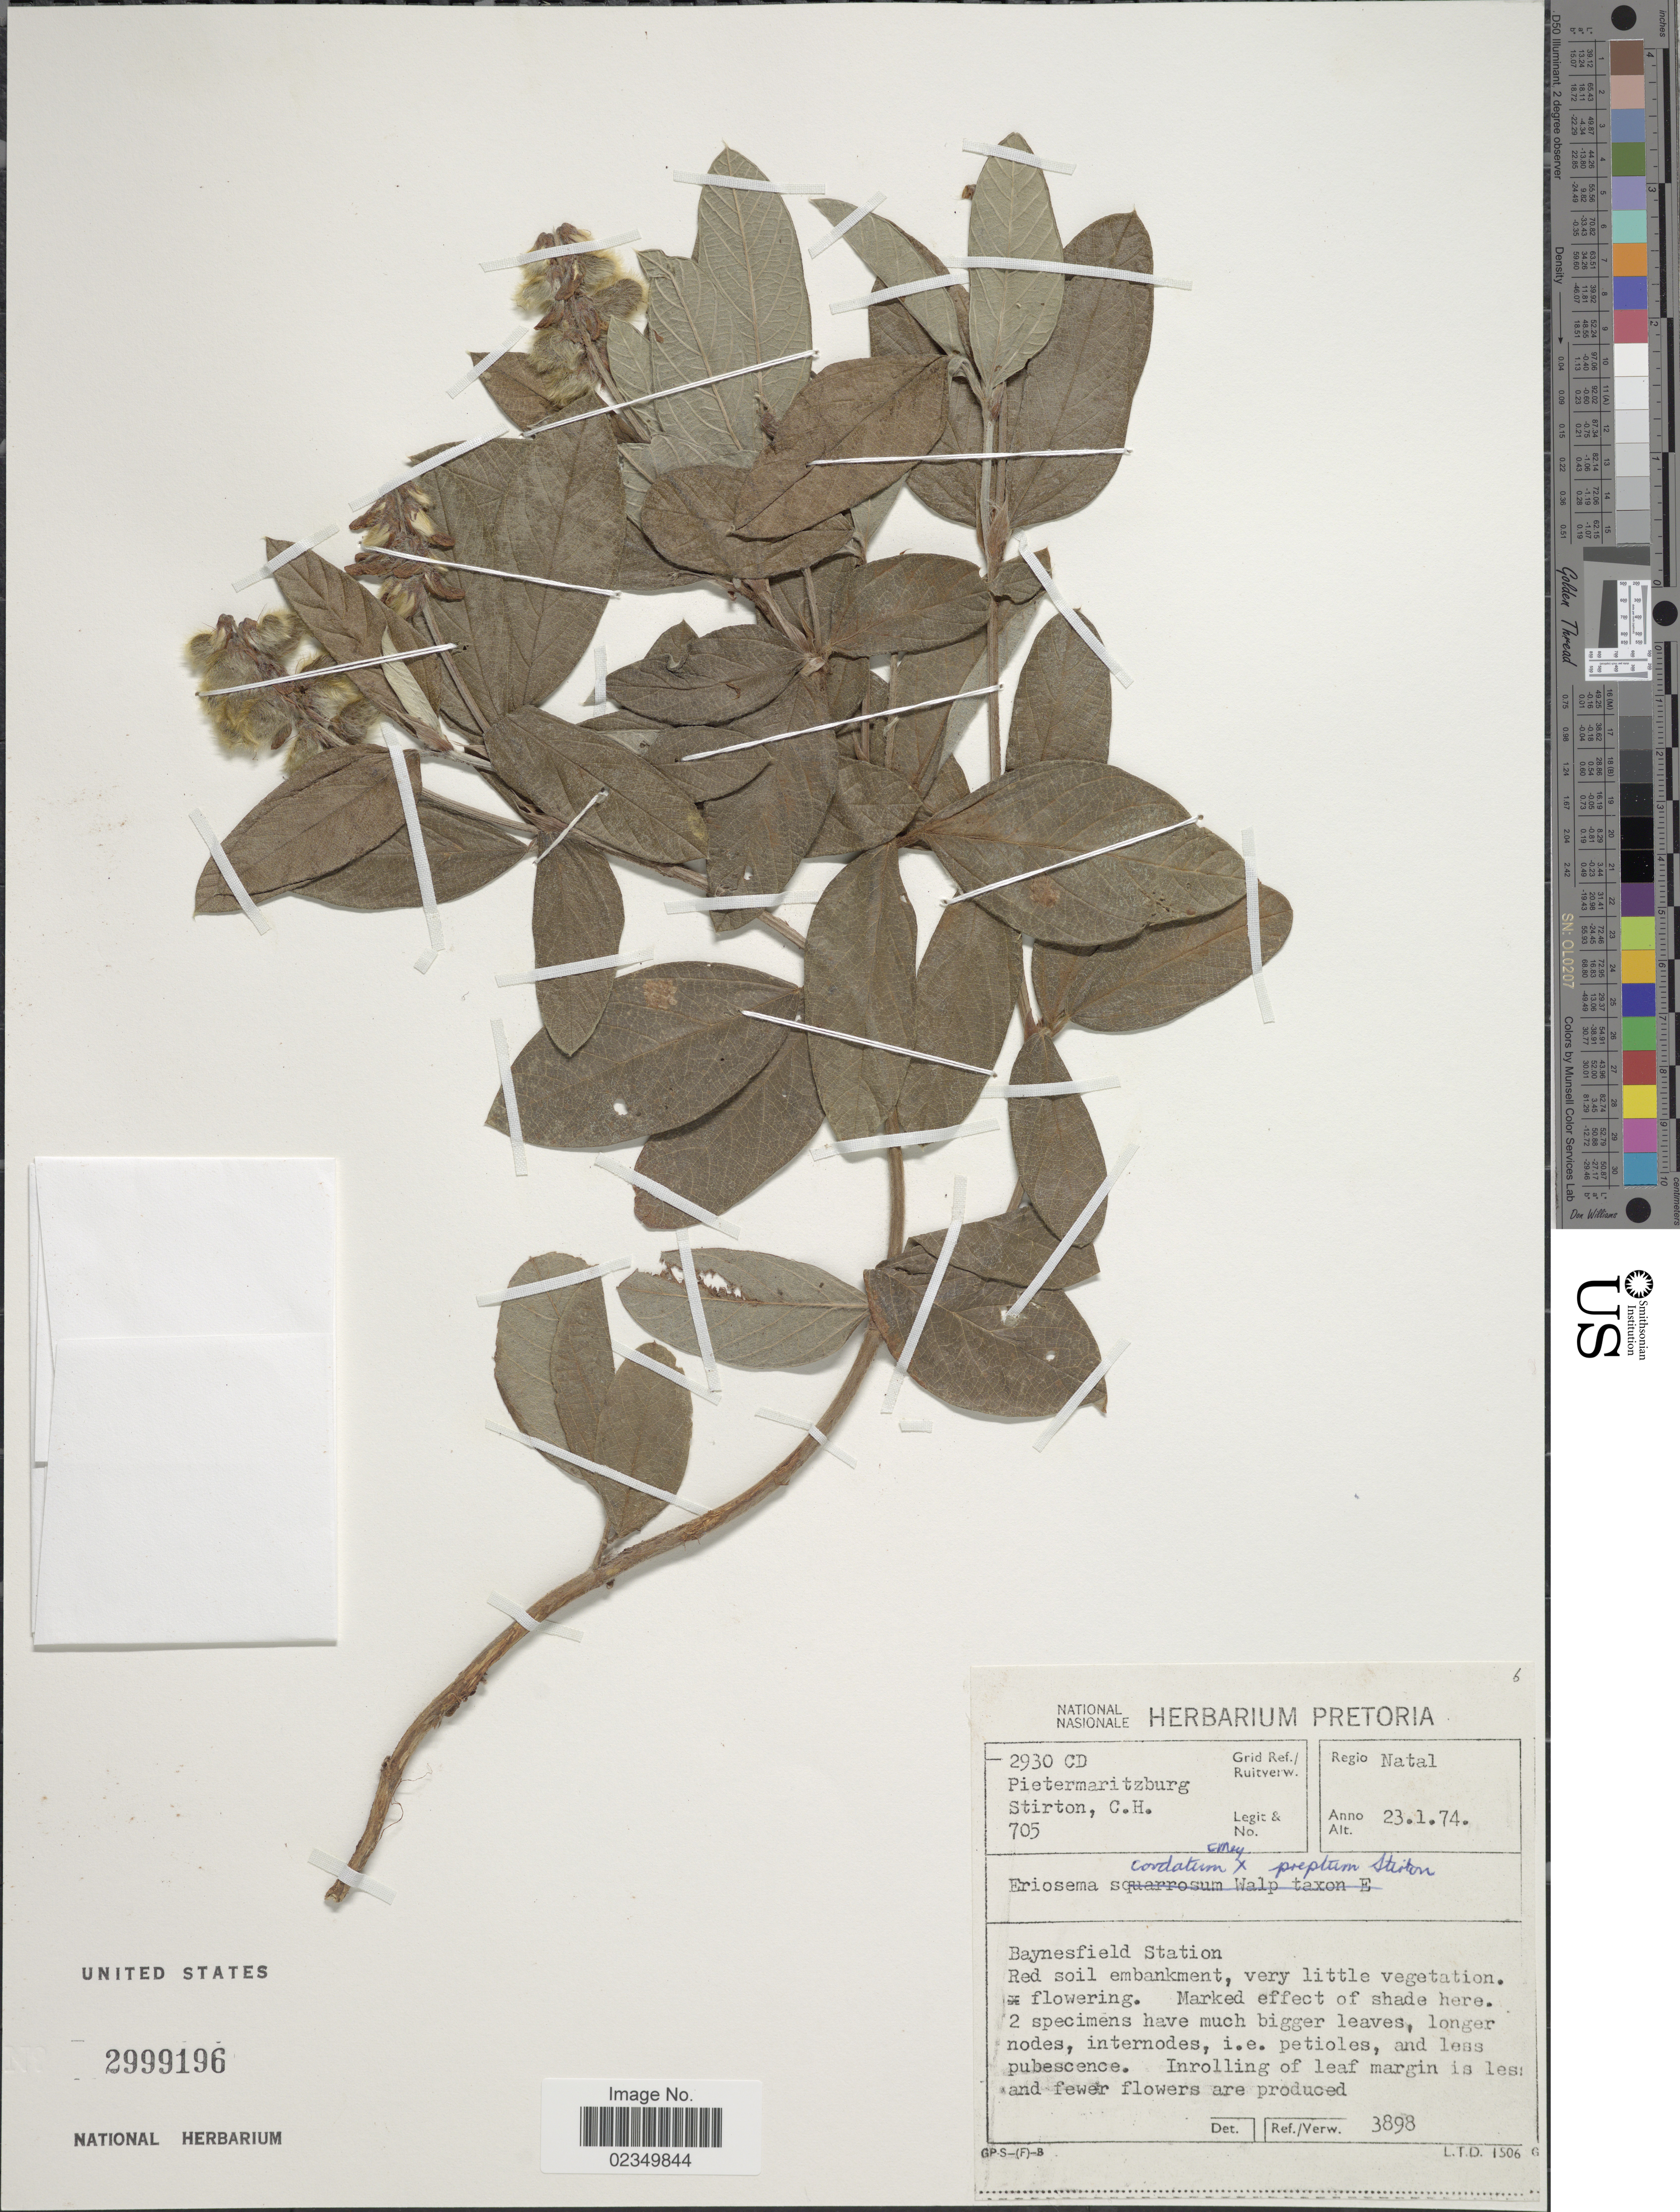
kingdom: Plantae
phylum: Tracheophyta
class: Magnoliopsida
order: Fabales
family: Fabaceae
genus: Eriosema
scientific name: Eriosema cordatum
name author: E. Mey.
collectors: C. H. Stirton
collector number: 705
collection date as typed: Transcribed d/m/y: 23/1/74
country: South Africa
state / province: KwaZulu-Natal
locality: Natal, Baynesfield Station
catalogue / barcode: US 2999196